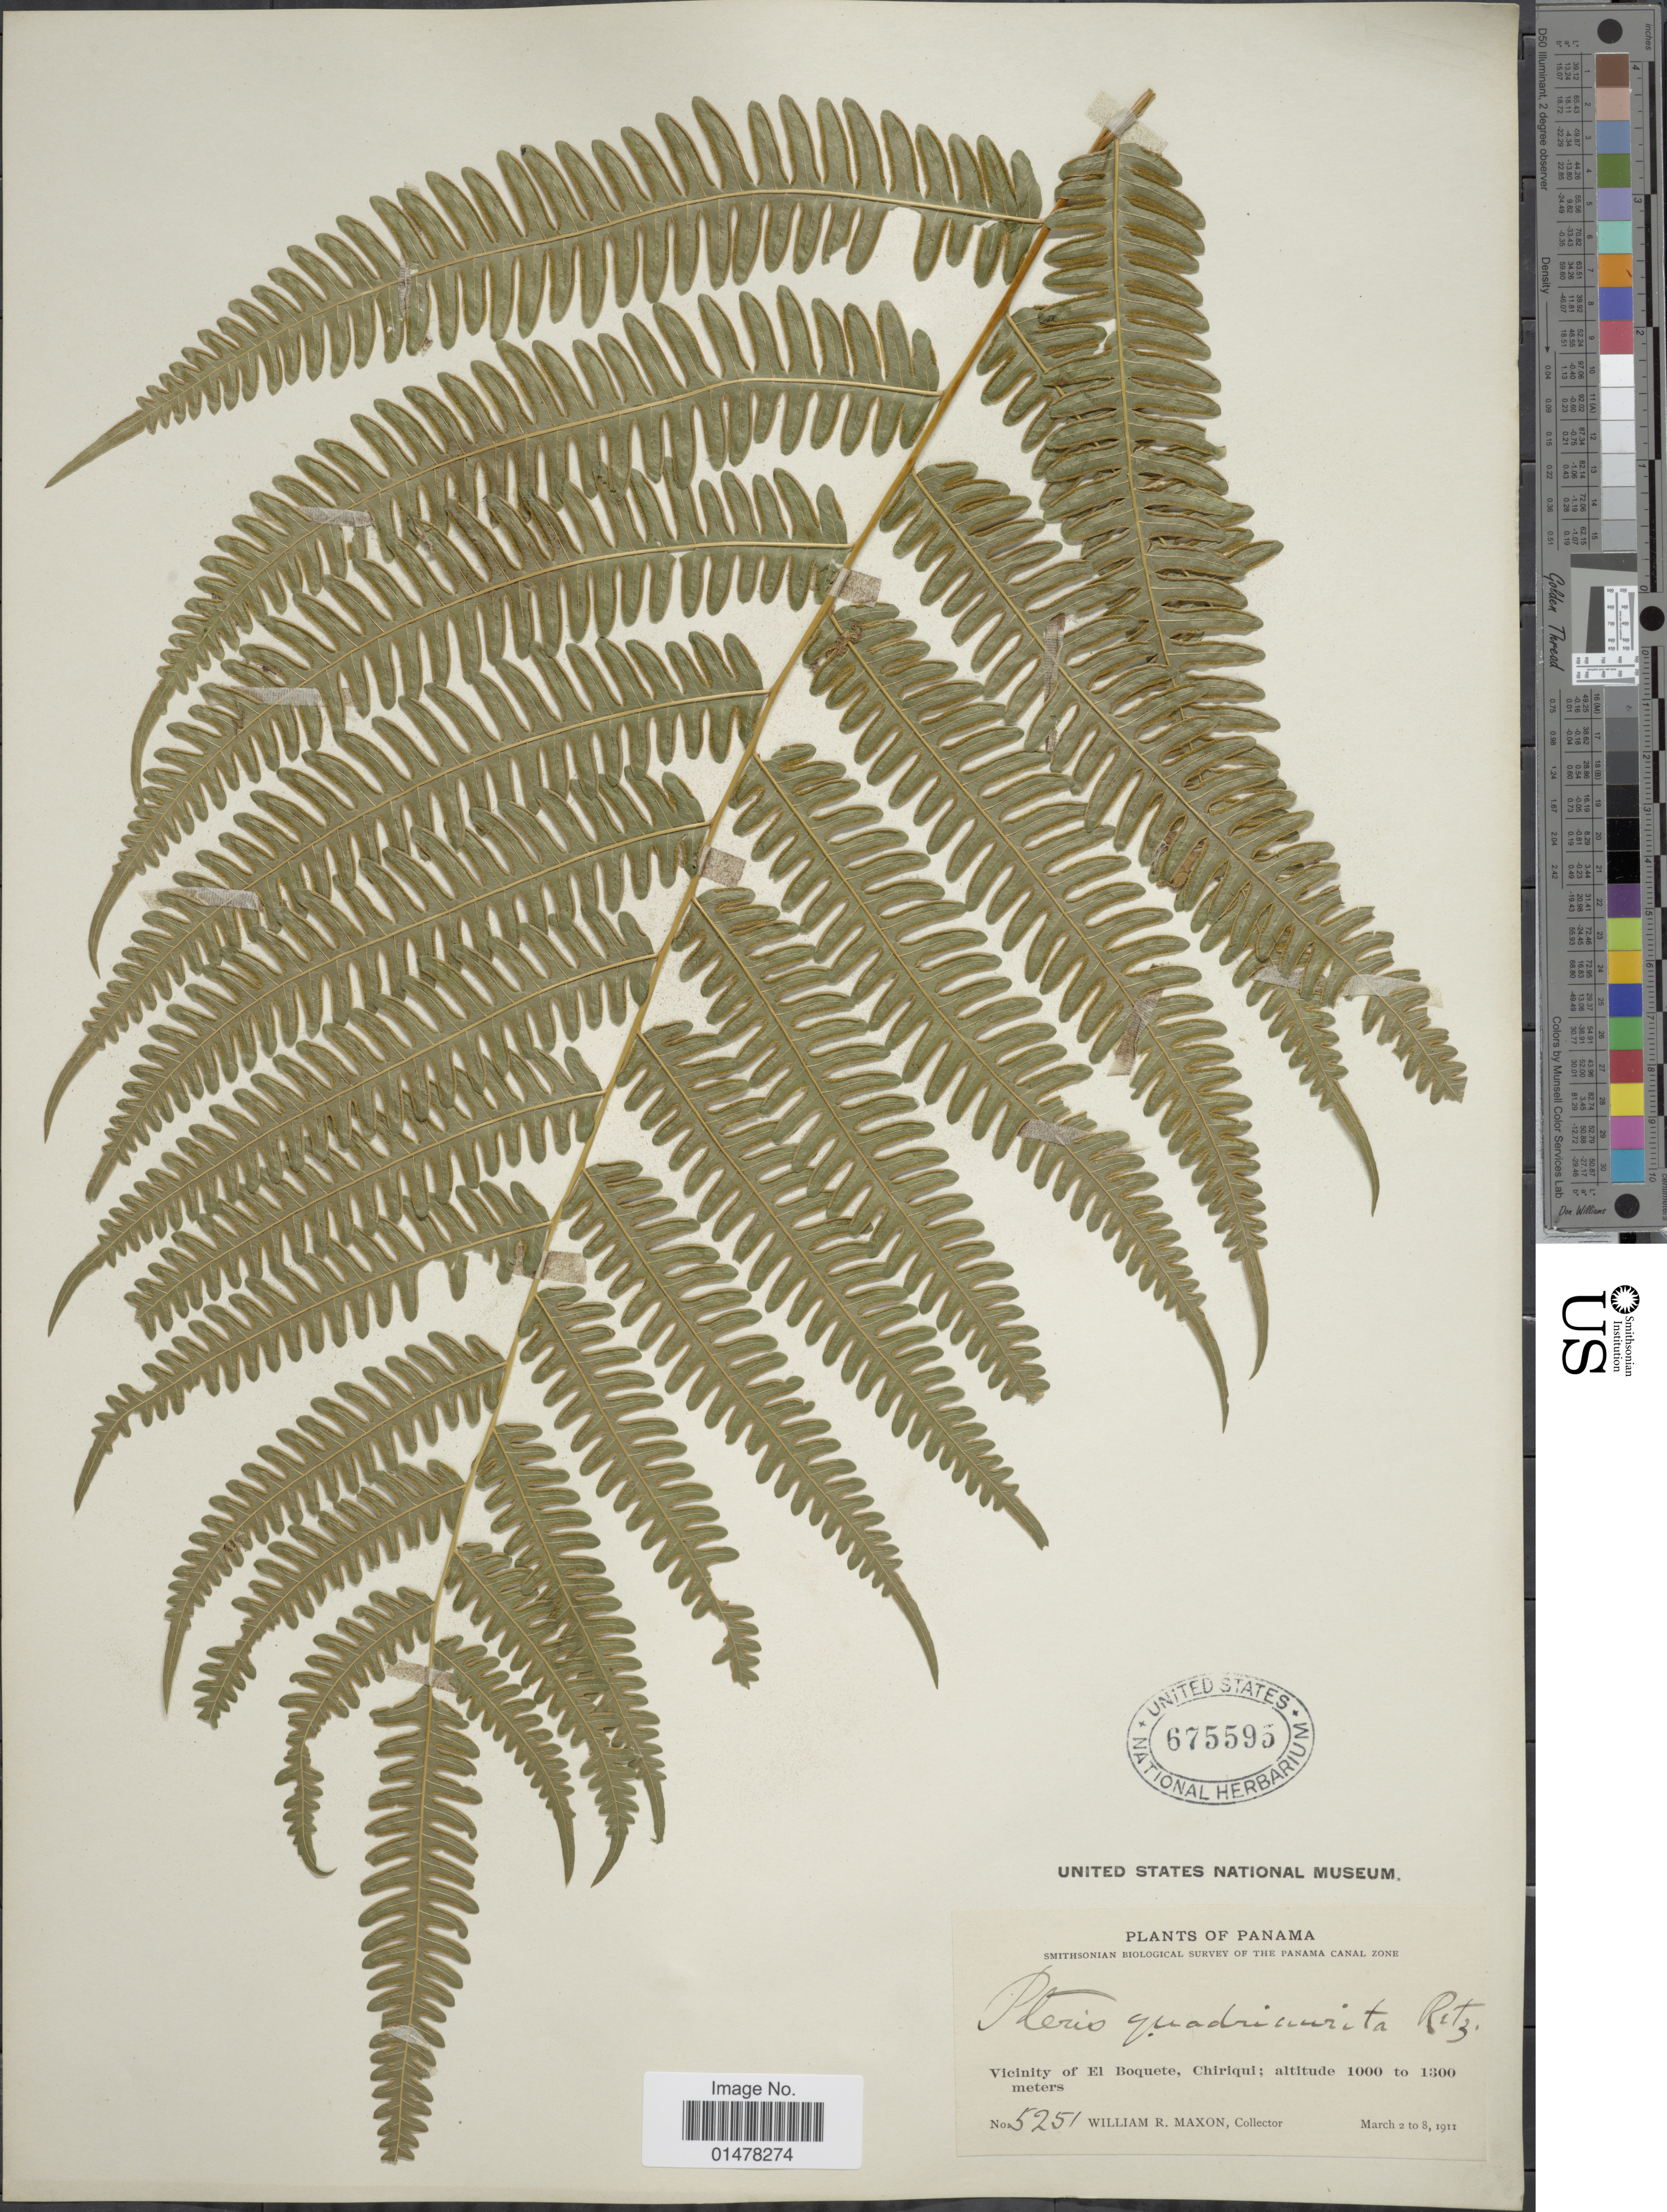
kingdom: Plantae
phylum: Tracheophyta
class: Polypodiopsida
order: Polypodiales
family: Pteridaceae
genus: Pteris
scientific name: Pteris quadriaurita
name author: Retz.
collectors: W. R. Maxon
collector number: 5251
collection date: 1911-03-02/1911-03-08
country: Panama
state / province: Chiriqui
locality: PLants of Panama, Vicinity of El Boquete, Chiriqui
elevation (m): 1000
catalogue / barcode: US 675595